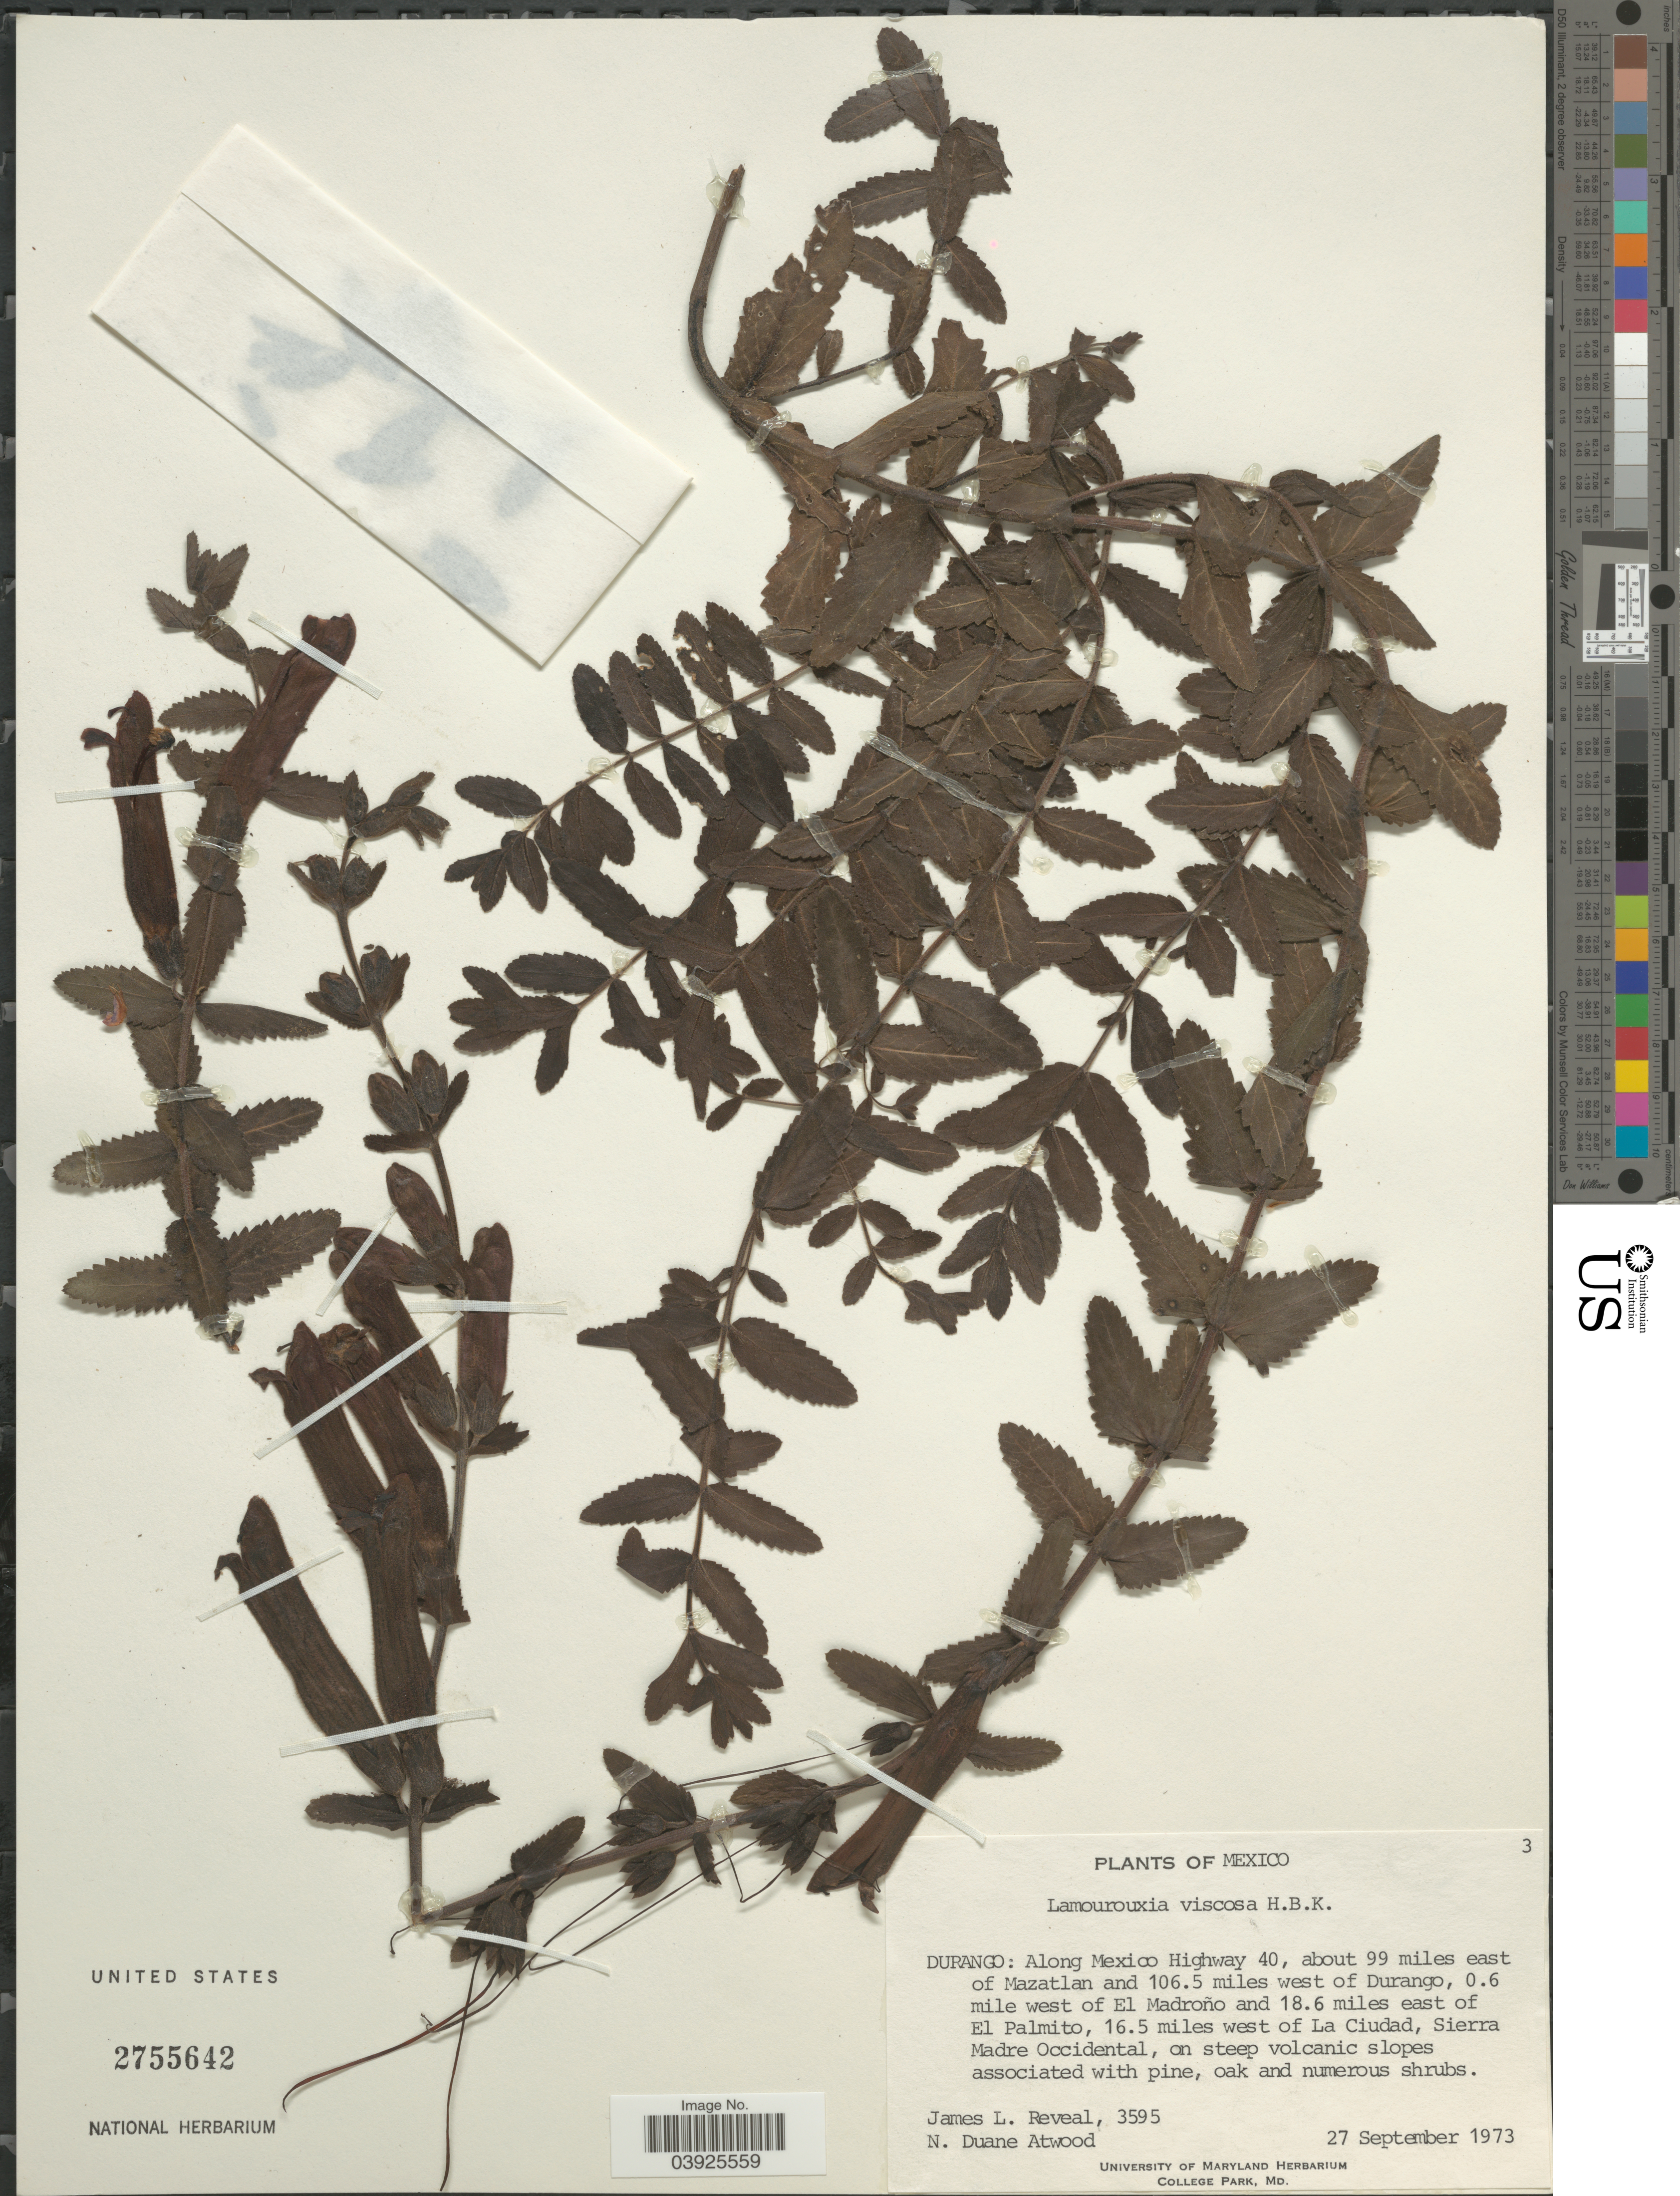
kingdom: Plantae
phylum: Tracheophyta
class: Magnoliopsida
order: Lamiales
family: Orobanchaceae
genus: Lamourouxia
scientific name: Lamourouxia viscosa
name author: Kunth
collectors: J. L. Reveal & N. Atwood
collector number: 3595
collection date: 1973-09-27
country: Mexico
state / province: Durango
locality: Along Mexico Highway 40, about 99 miles east of Mazatlan and 106.5 miles west of Durango, 0.6 miles west of El Madroño and 18.6 miles east of El Palmito, 16.5 miles west of La Ciudad, Sierra Madre Occidental.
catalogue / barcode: US 2755642